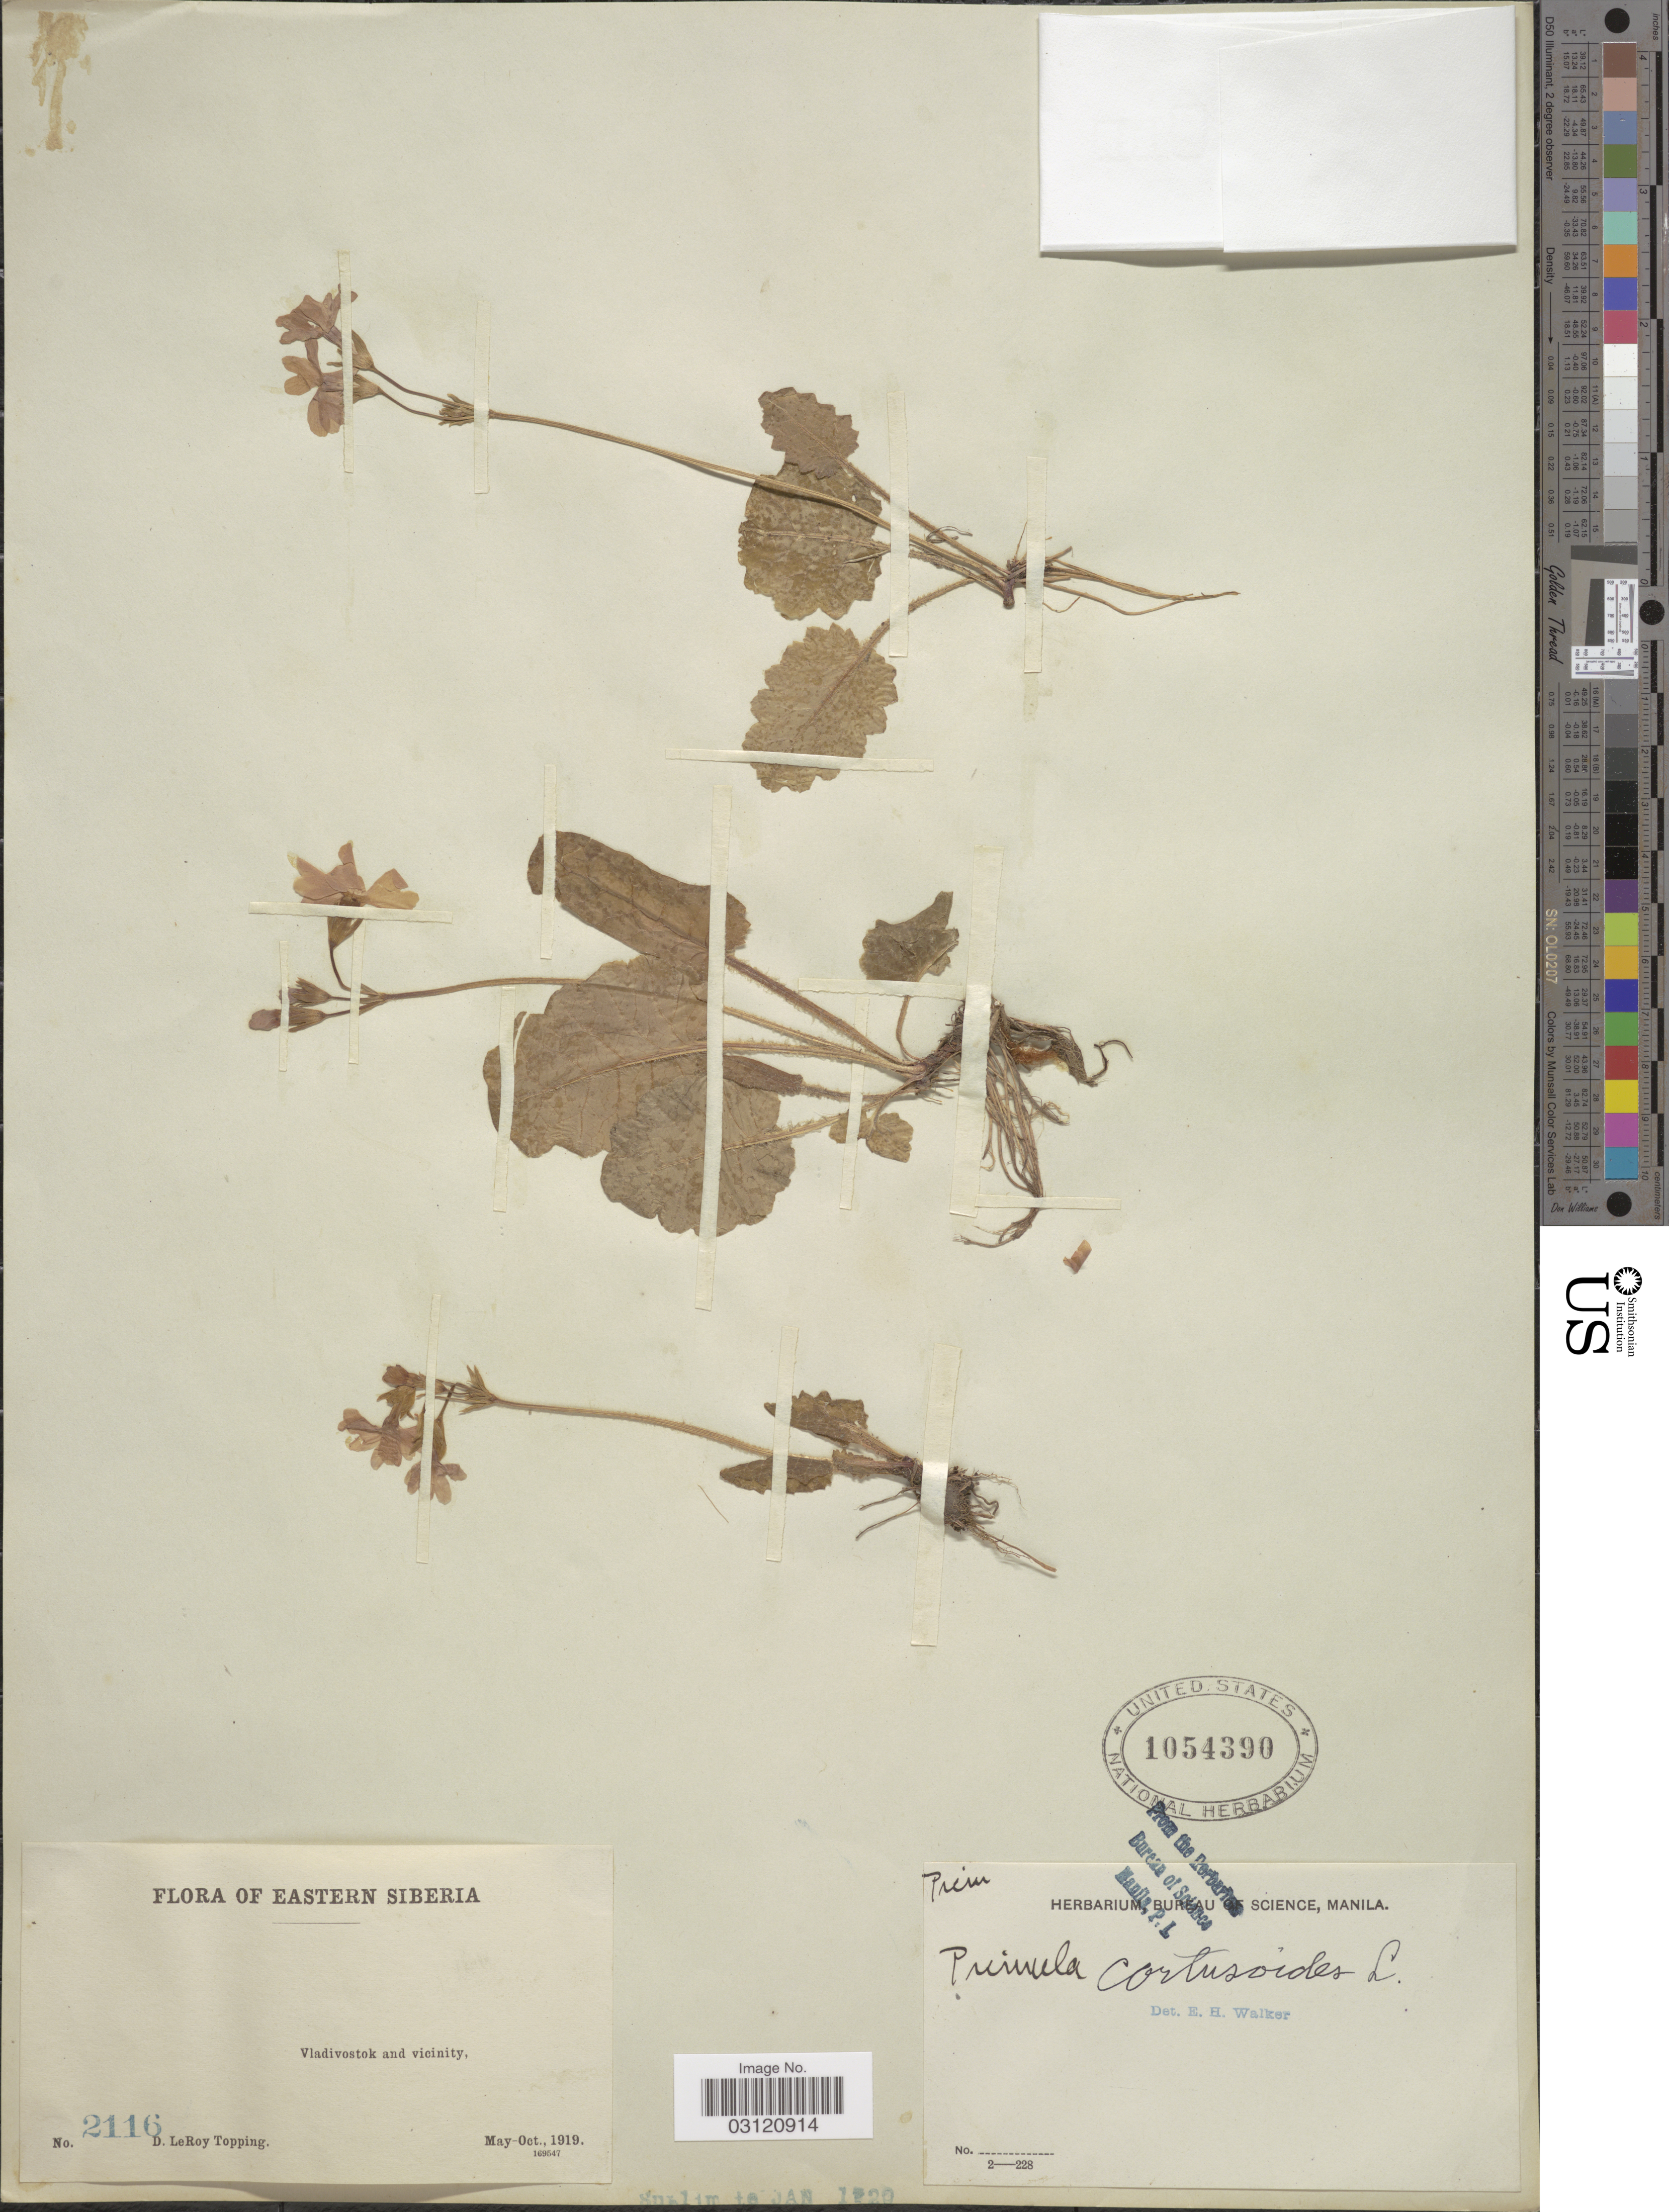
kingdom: Plantae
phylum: Tracheophyta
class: Magnoliopsida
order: Ericales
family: Primulaceae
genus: Primula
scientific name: Primula cortusoides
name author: L.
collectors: D. L. Topping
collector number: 2116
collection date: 1919-05/1919-10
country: Russian Federation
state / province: Primorsky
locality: Eastern Siberia. Vladivostok and vicinity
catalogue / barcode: US 1054390